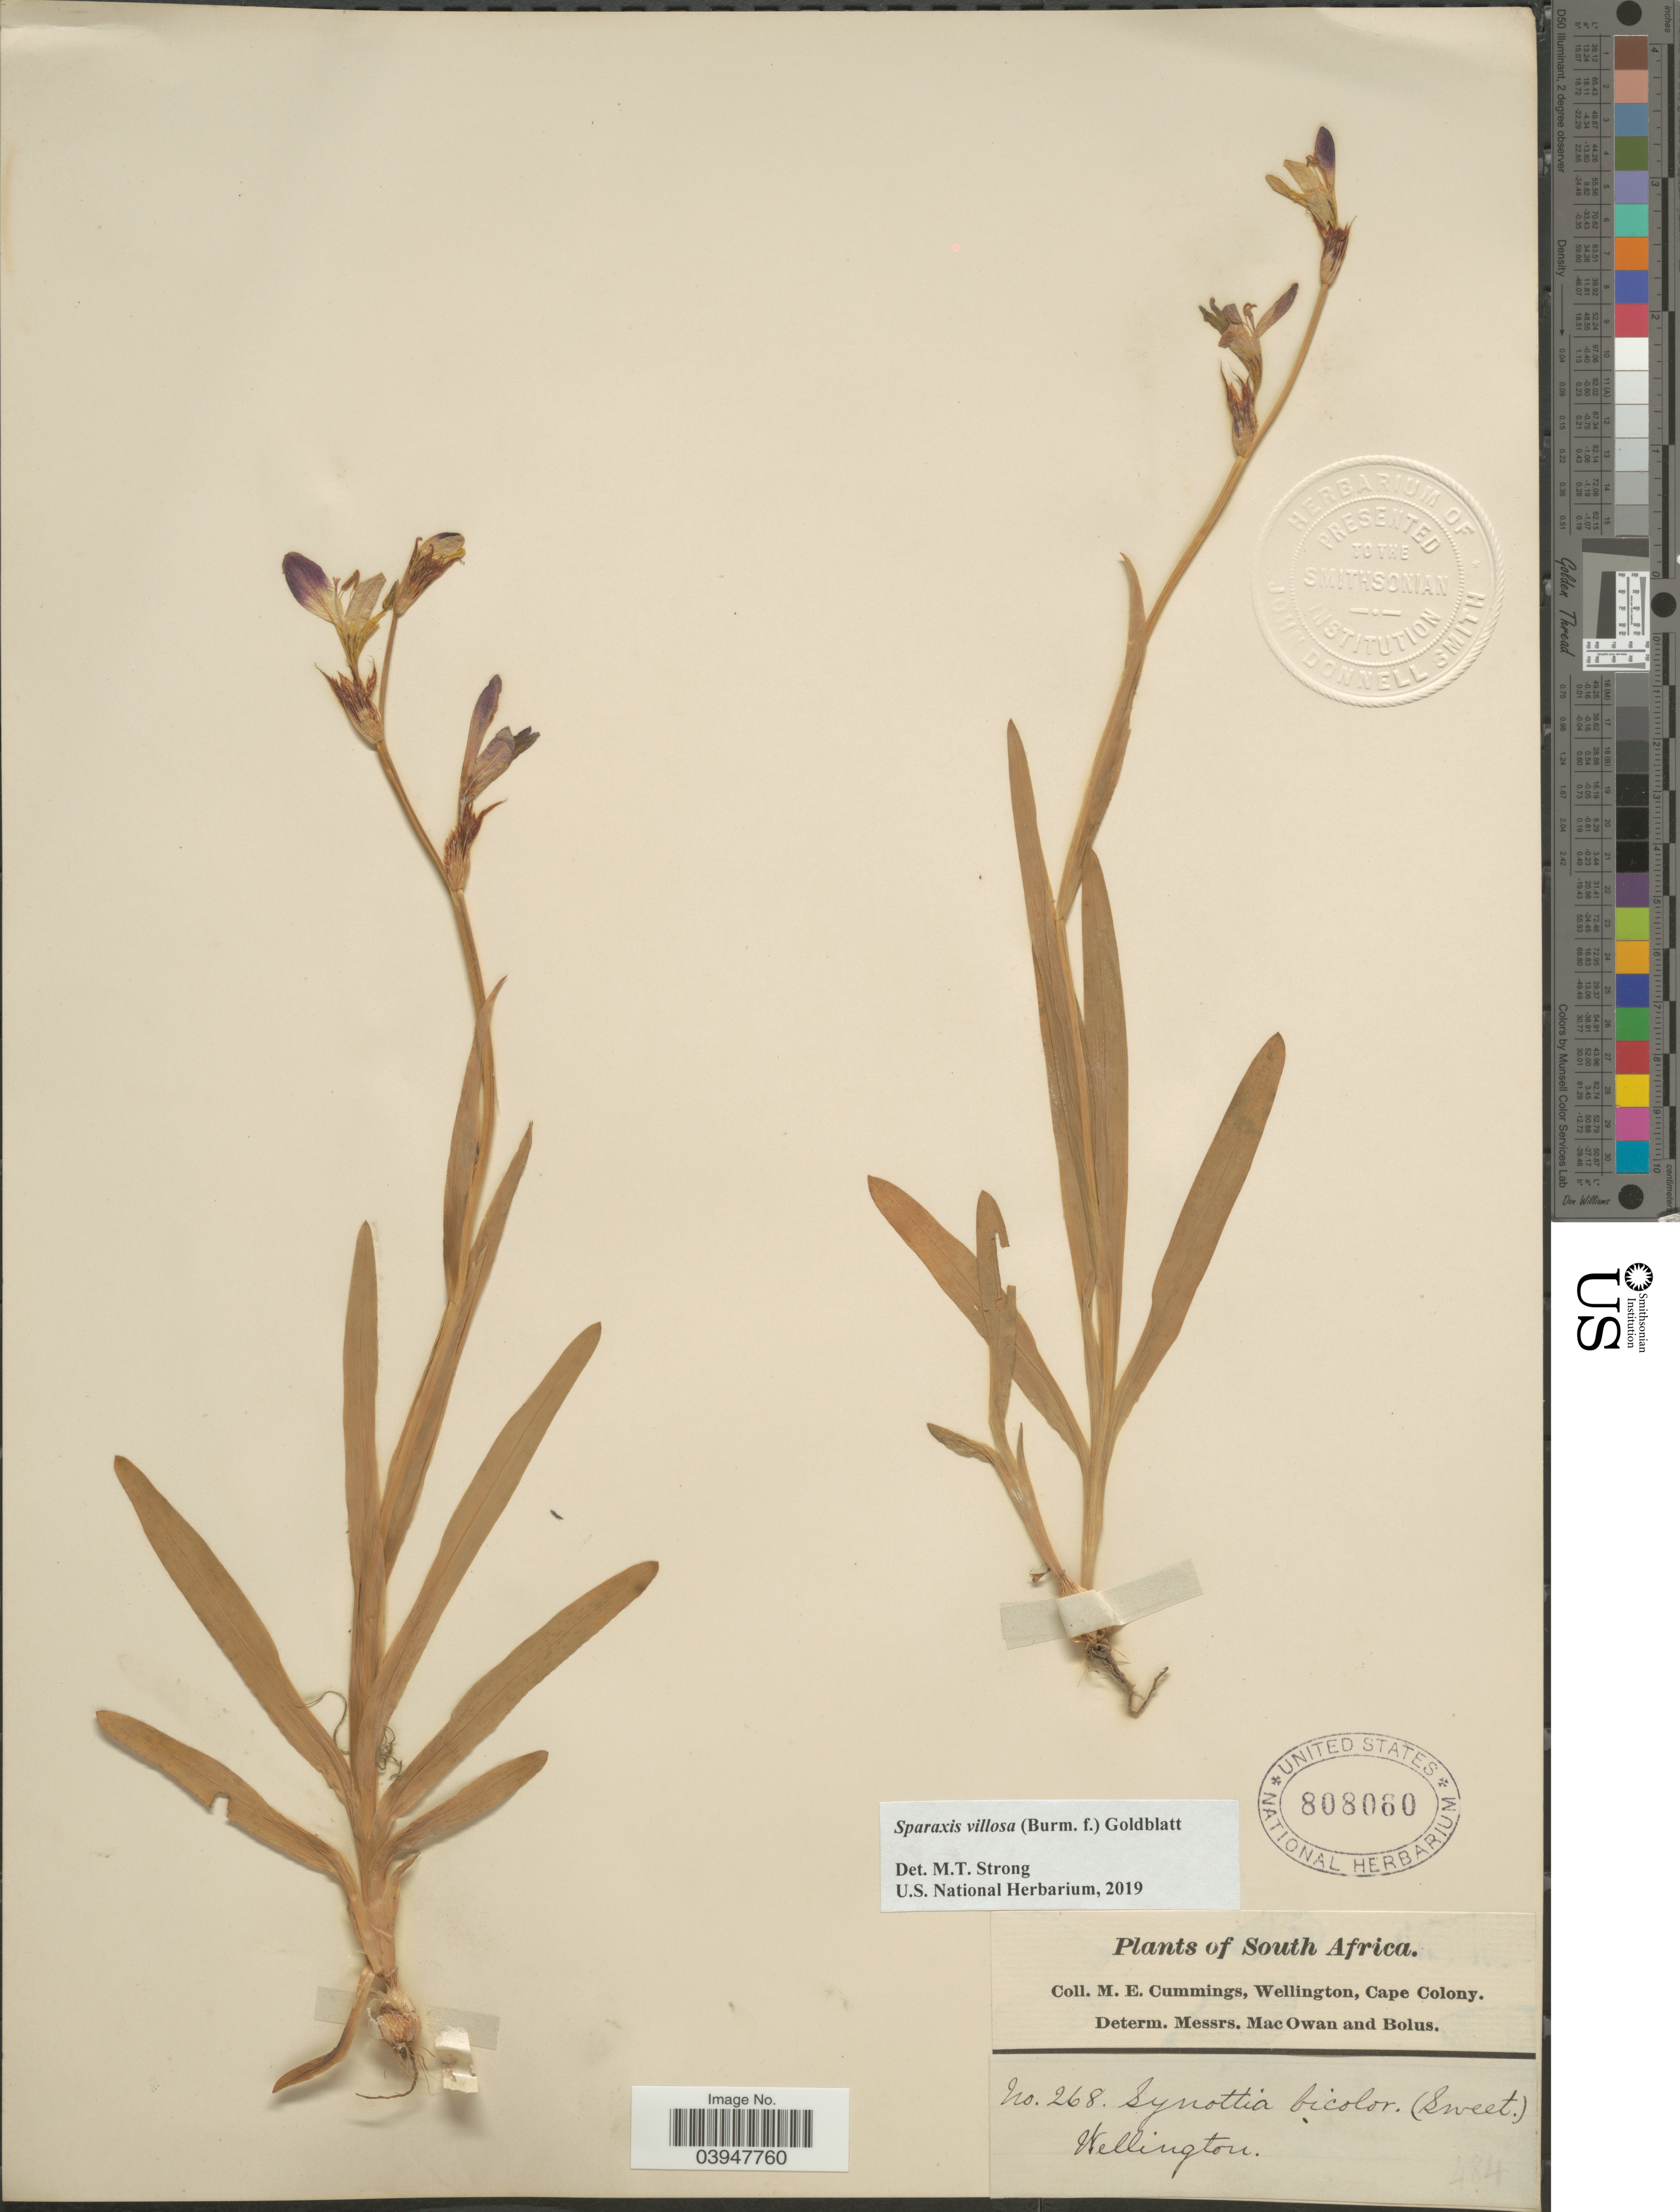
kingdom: Plantae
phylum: Tracheophyta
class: Liliopsida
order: Asparagales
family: Iridaceae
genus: Sparaxis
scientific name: Sparaxis villosa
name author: (Burm. f.) Goldblatt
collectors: M. E. Cummings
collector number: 268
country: South Africa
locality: Wellington.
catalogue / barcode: US 808060